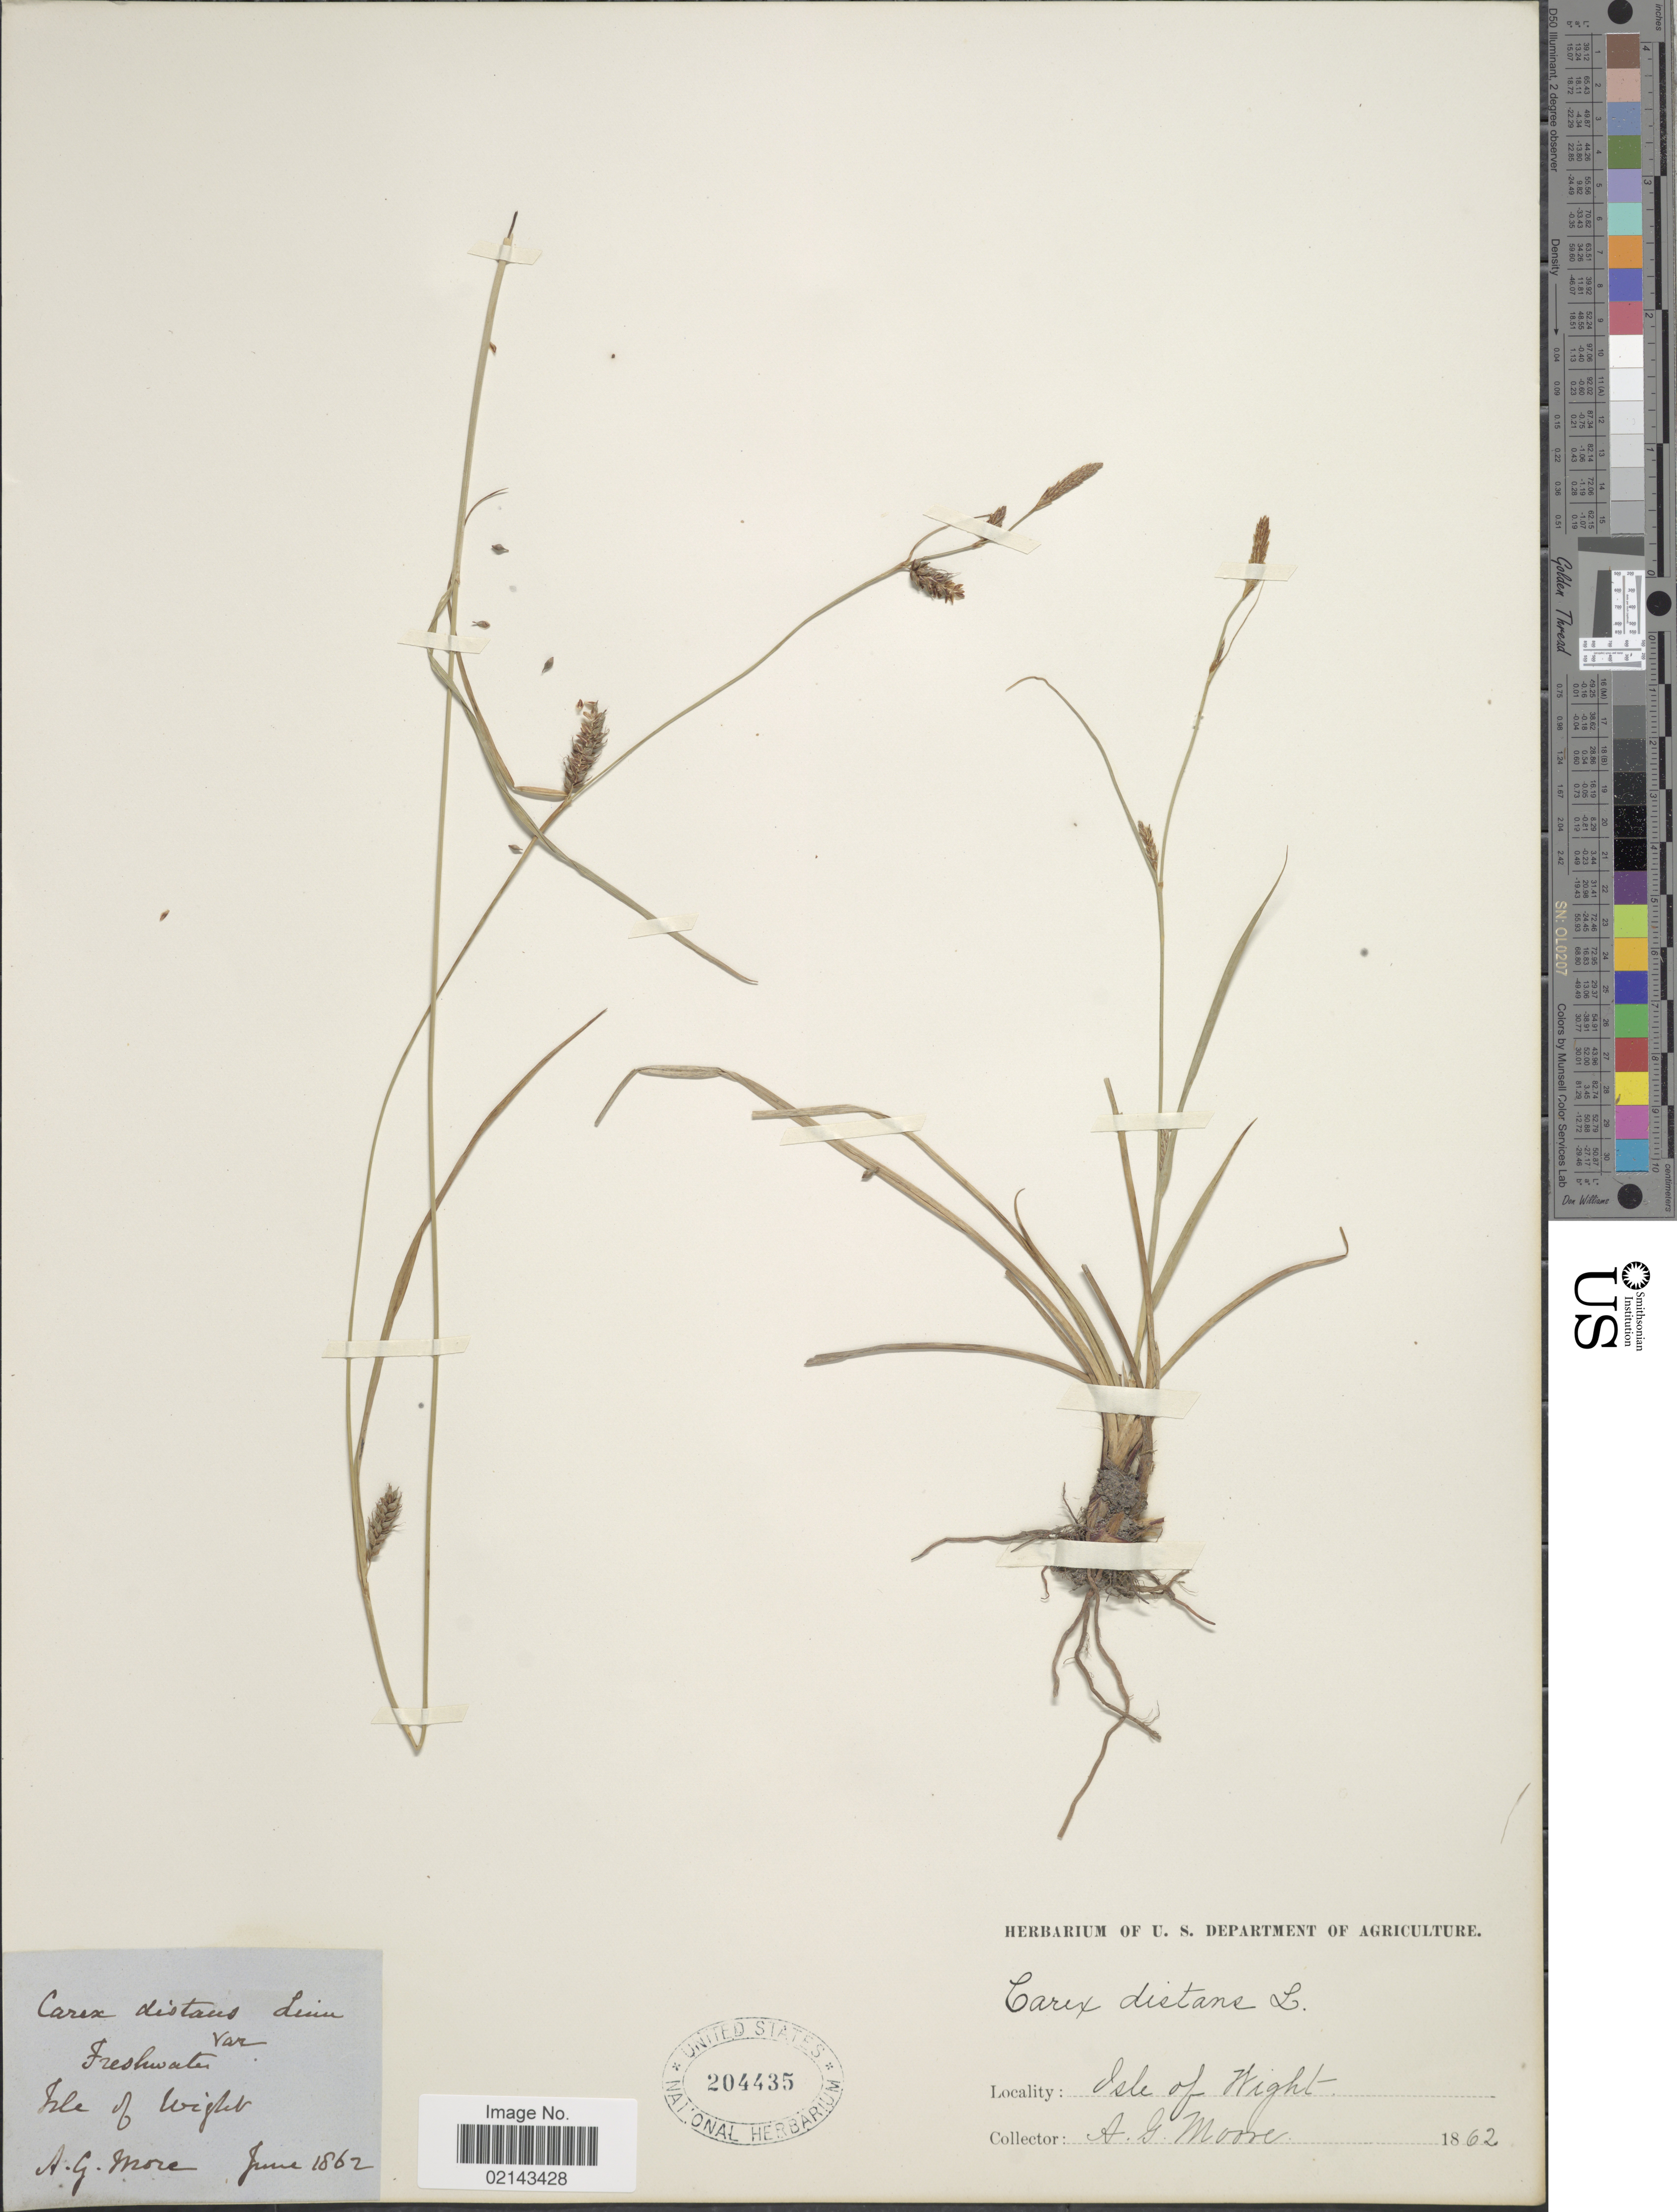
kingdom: Plantae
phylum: Tracheophyta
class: Liliopsida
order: Poales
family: Cyperaceae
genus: Carex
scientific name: Carex distans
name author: L.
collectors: A. More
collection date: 1862-06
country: United Kingdom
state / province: England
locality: Isle of Wight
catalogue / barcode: US 204435